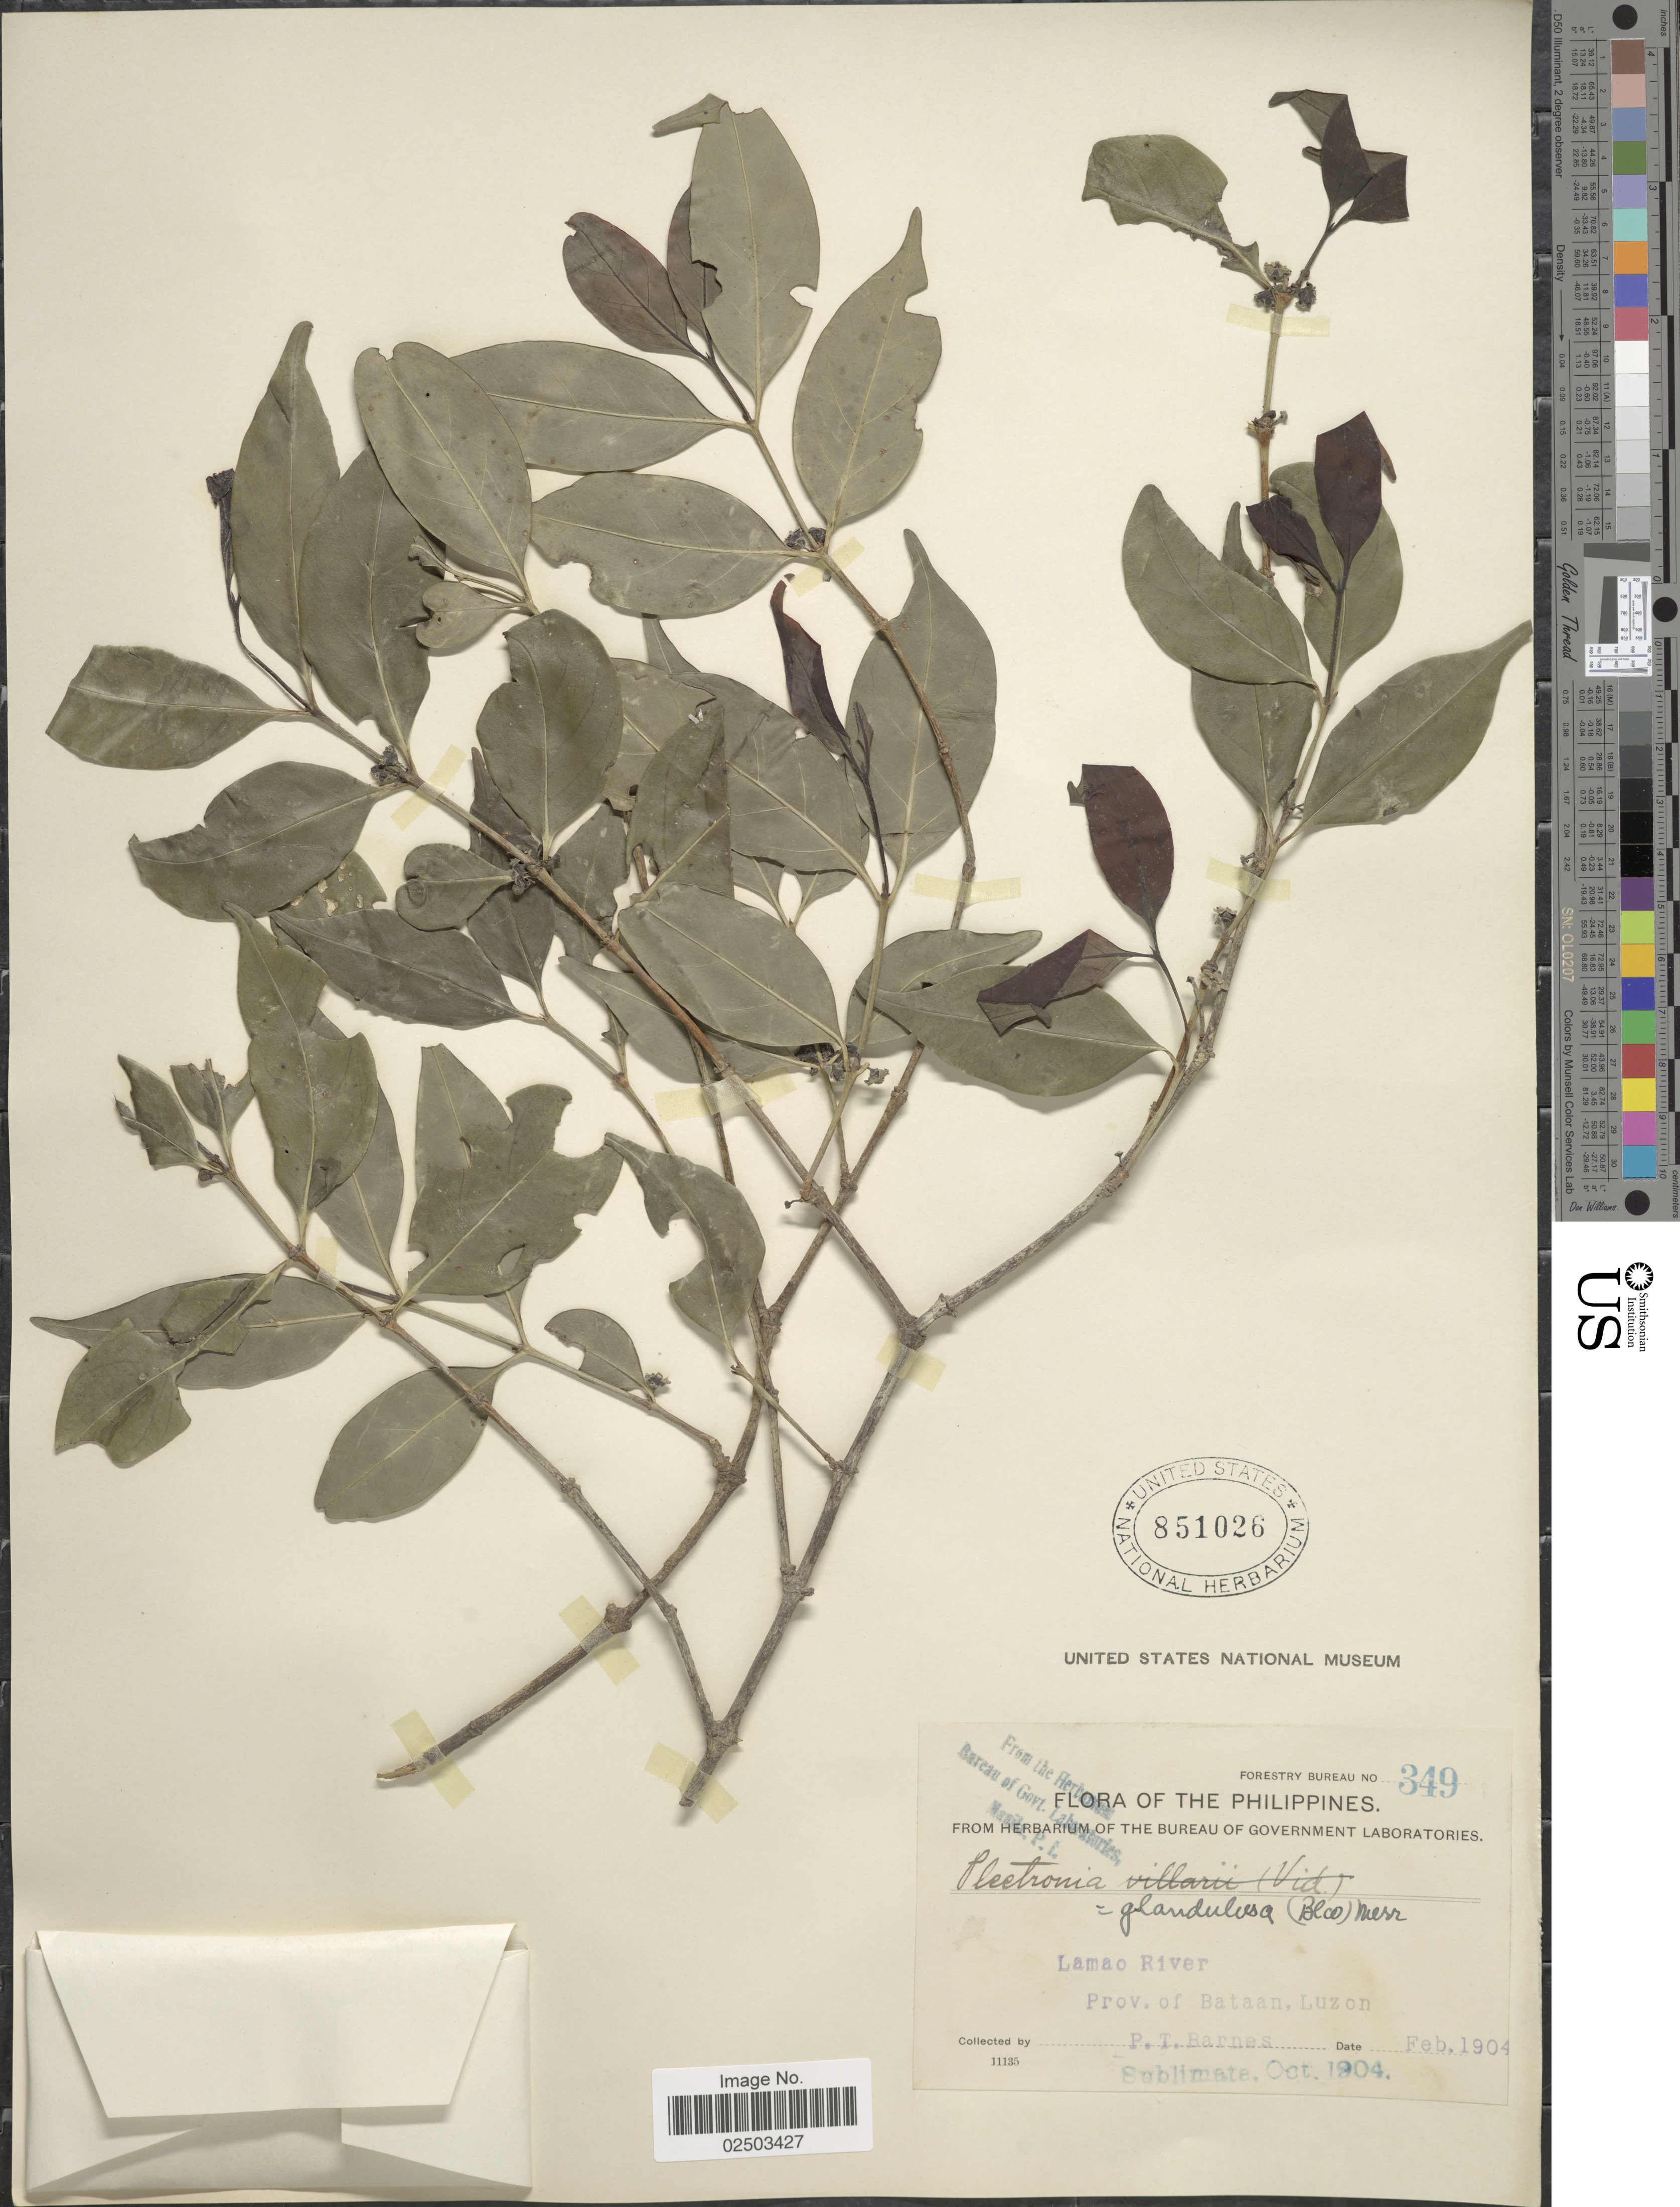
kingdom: Plantae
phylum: Tracheophyta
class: Magnoliopsida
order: Gentianales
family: Rubiaceae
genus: Canthium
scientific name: Canthium glandulosum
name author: (Blanco) Merr.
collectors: P. Barnes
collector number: Forestry Bureau 349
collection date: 1904-02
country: Philippines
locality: Lamao River, Prov. of Bataan, Luzon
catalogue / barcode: US 851026